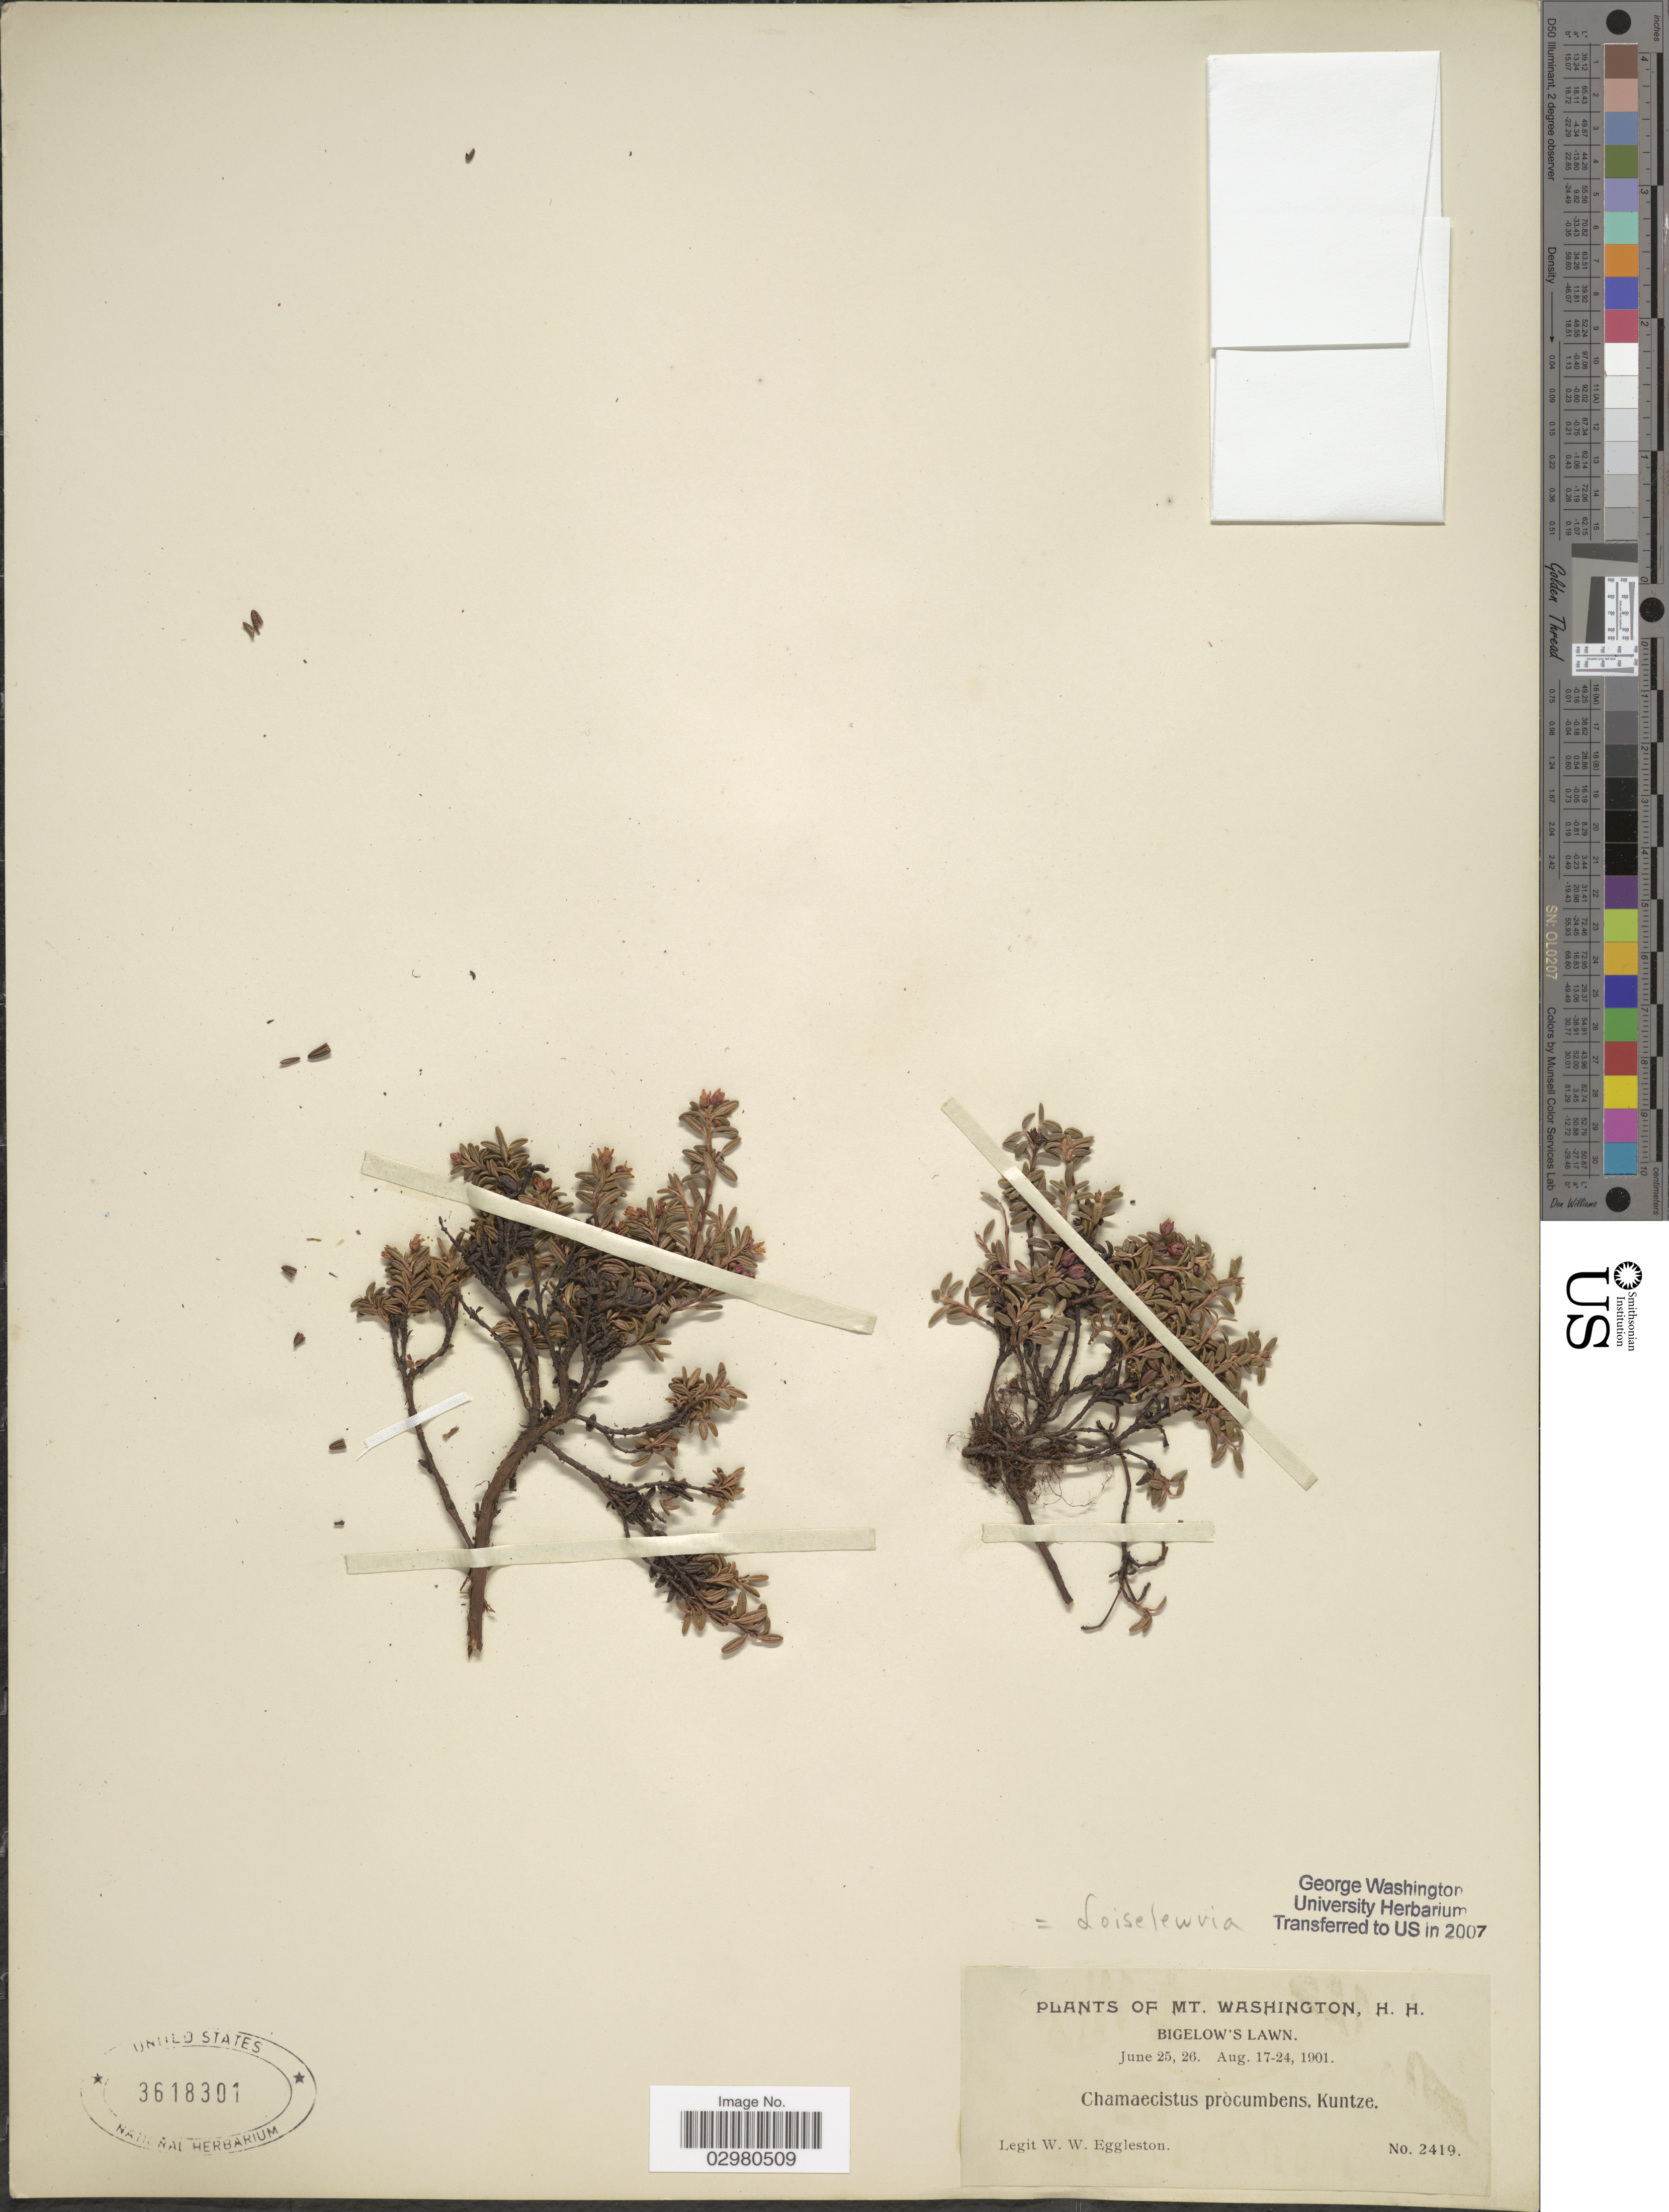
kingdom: Plantae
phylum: Tracheophyta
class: Magnoliopsida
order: Ericales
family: Ericaceae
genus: Loiseleuria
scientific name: Loiseleuria procumbens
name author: (L.) Desv.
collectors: W. W. Eggleston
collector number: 2419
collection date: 1901-06-25/1901-08-24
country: United States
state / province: New Hampshire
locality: Mt. Washington, N. H. Bigelow's Lawn.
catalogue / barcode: US 3618301